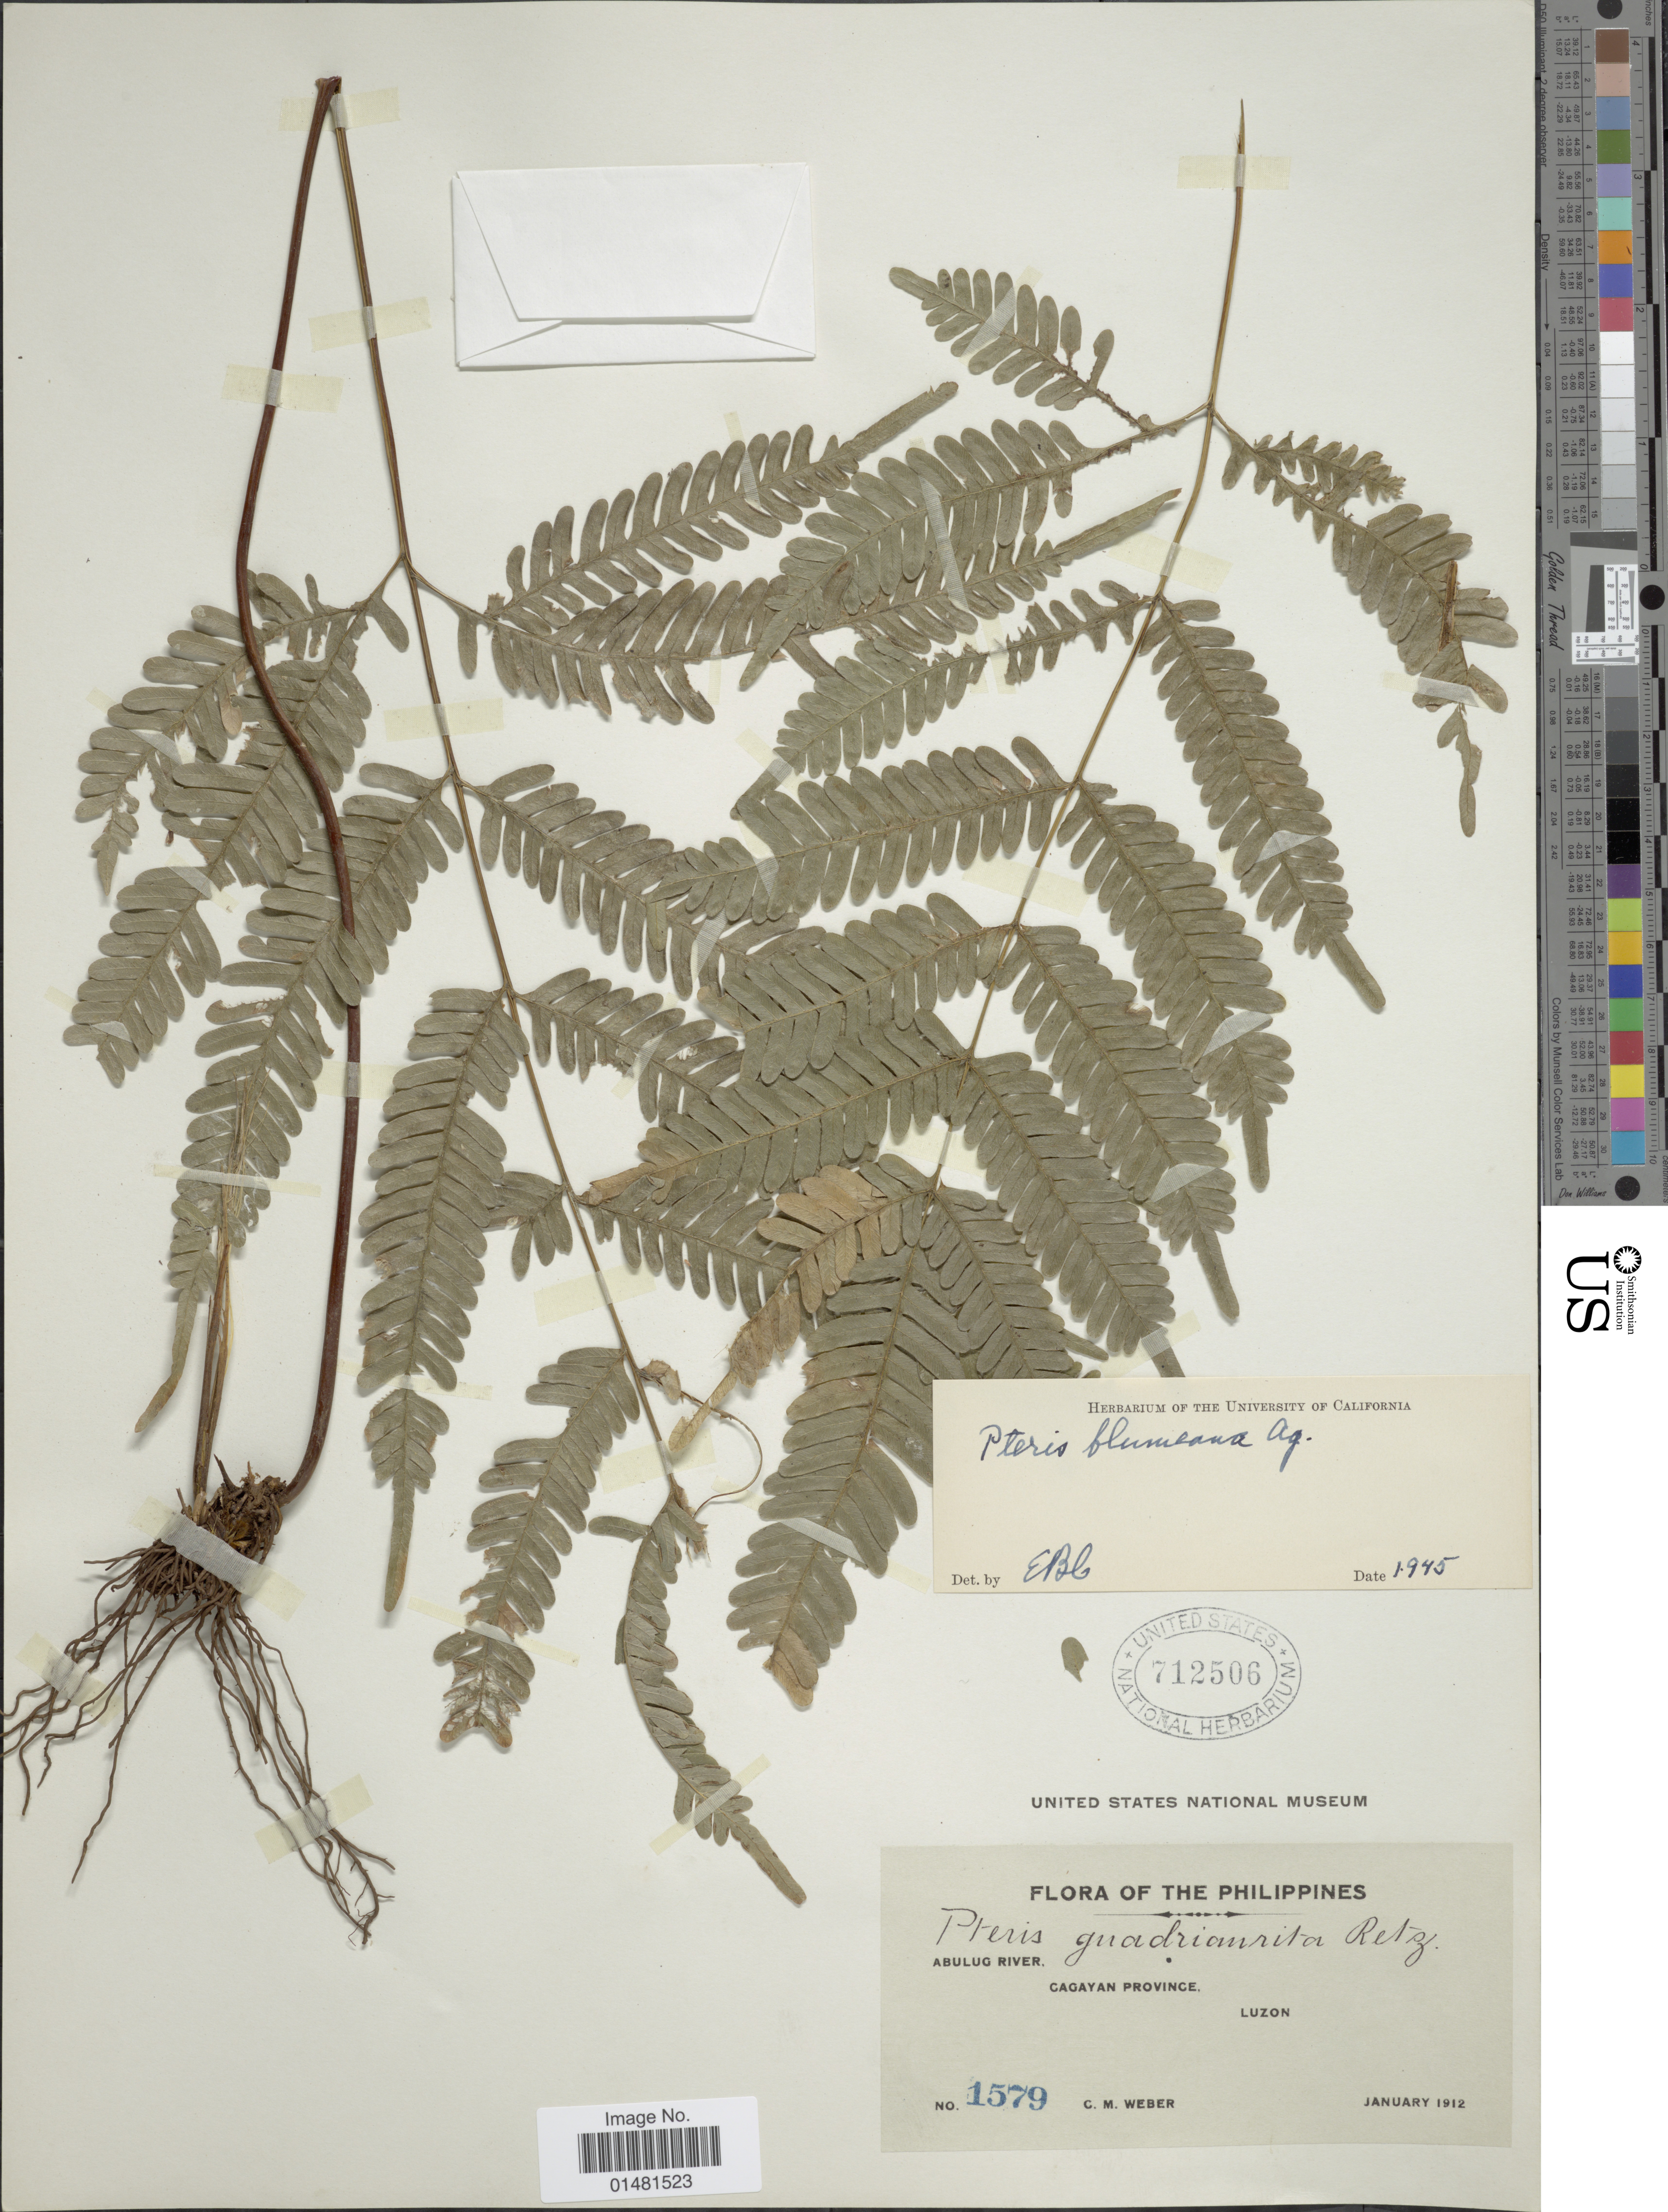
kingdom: Plantae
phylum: Tracheophyta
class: Polypodiopsida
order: Polypodiales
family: Pteridaceae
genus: Pteris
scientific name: Pteris blumeana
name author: J. Agardh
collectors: C. M. Weber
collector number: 1579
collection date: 1912-01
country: Philippines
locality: Abulug River, Cagayan Province, Luzon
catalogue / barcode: US 712506